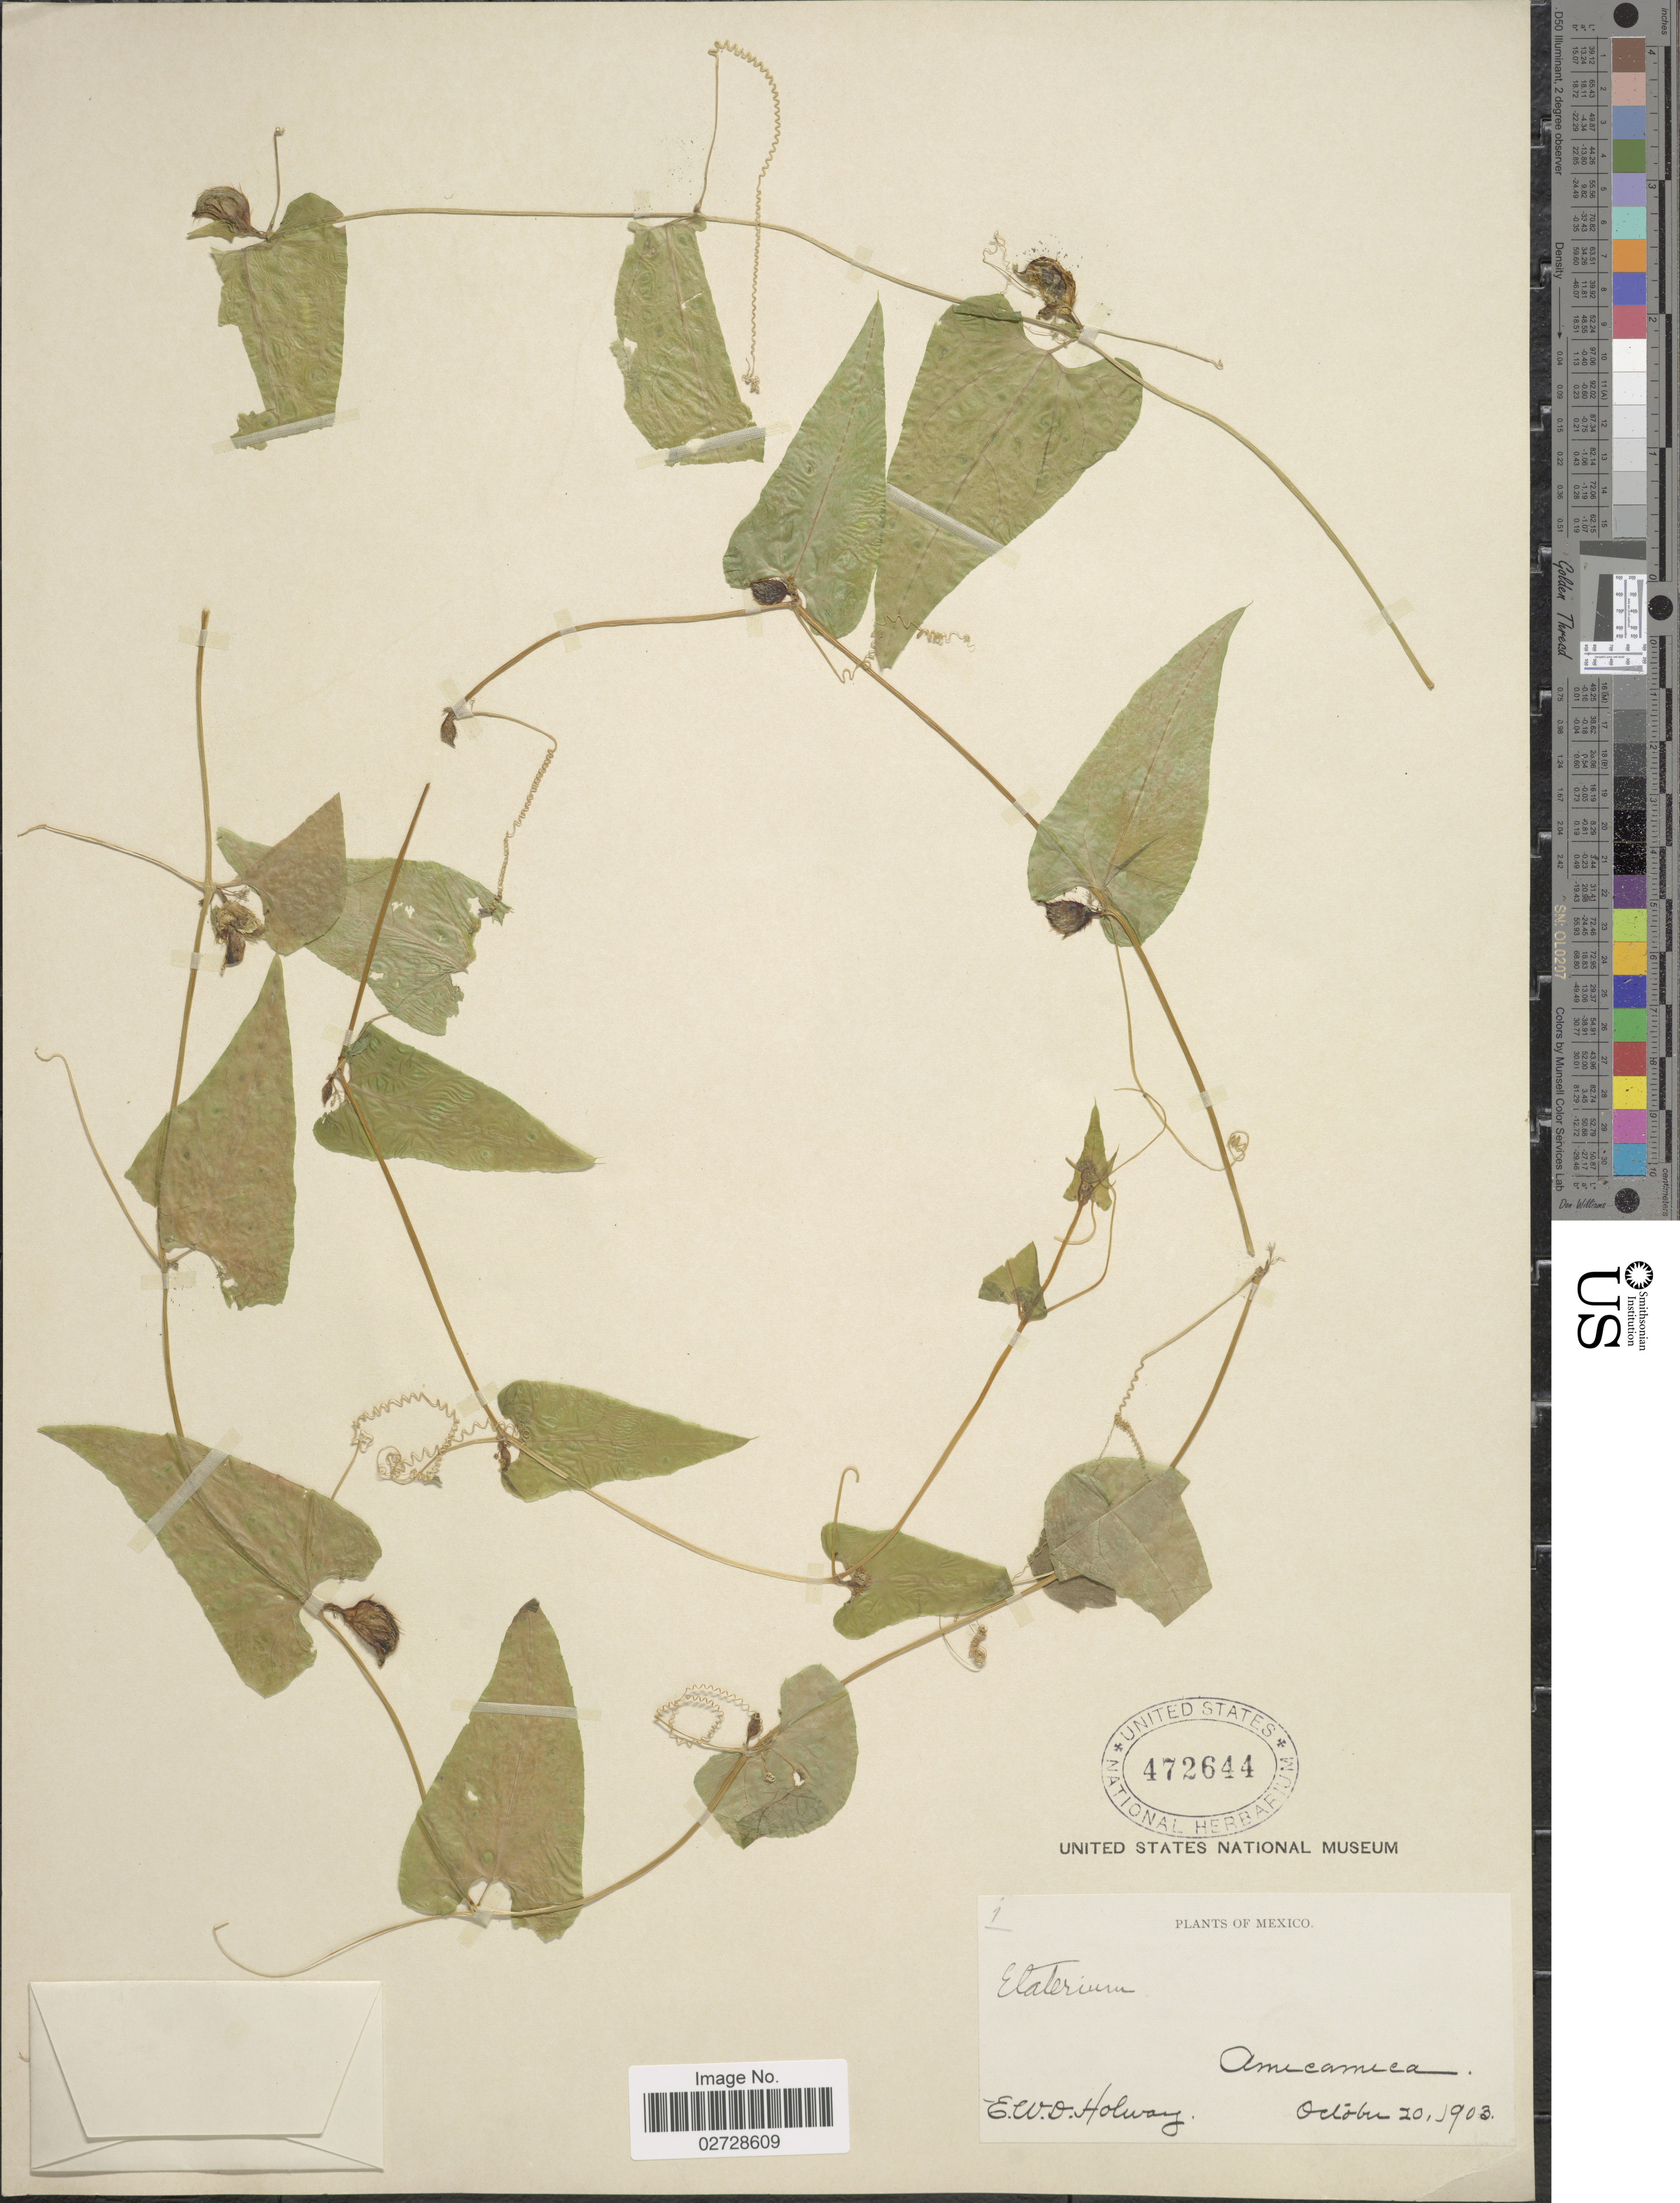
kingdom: Plantae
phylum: Tracheophyta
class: Magnoliopsida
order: Cucurbitales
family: Cucurbitaceae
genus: Cyclanthera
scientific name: Cyclanthera sp.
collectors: E. W. D. Holway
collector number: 1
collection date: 1903-10-20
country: Mexico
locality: Amecameca.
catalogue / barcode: US 472644